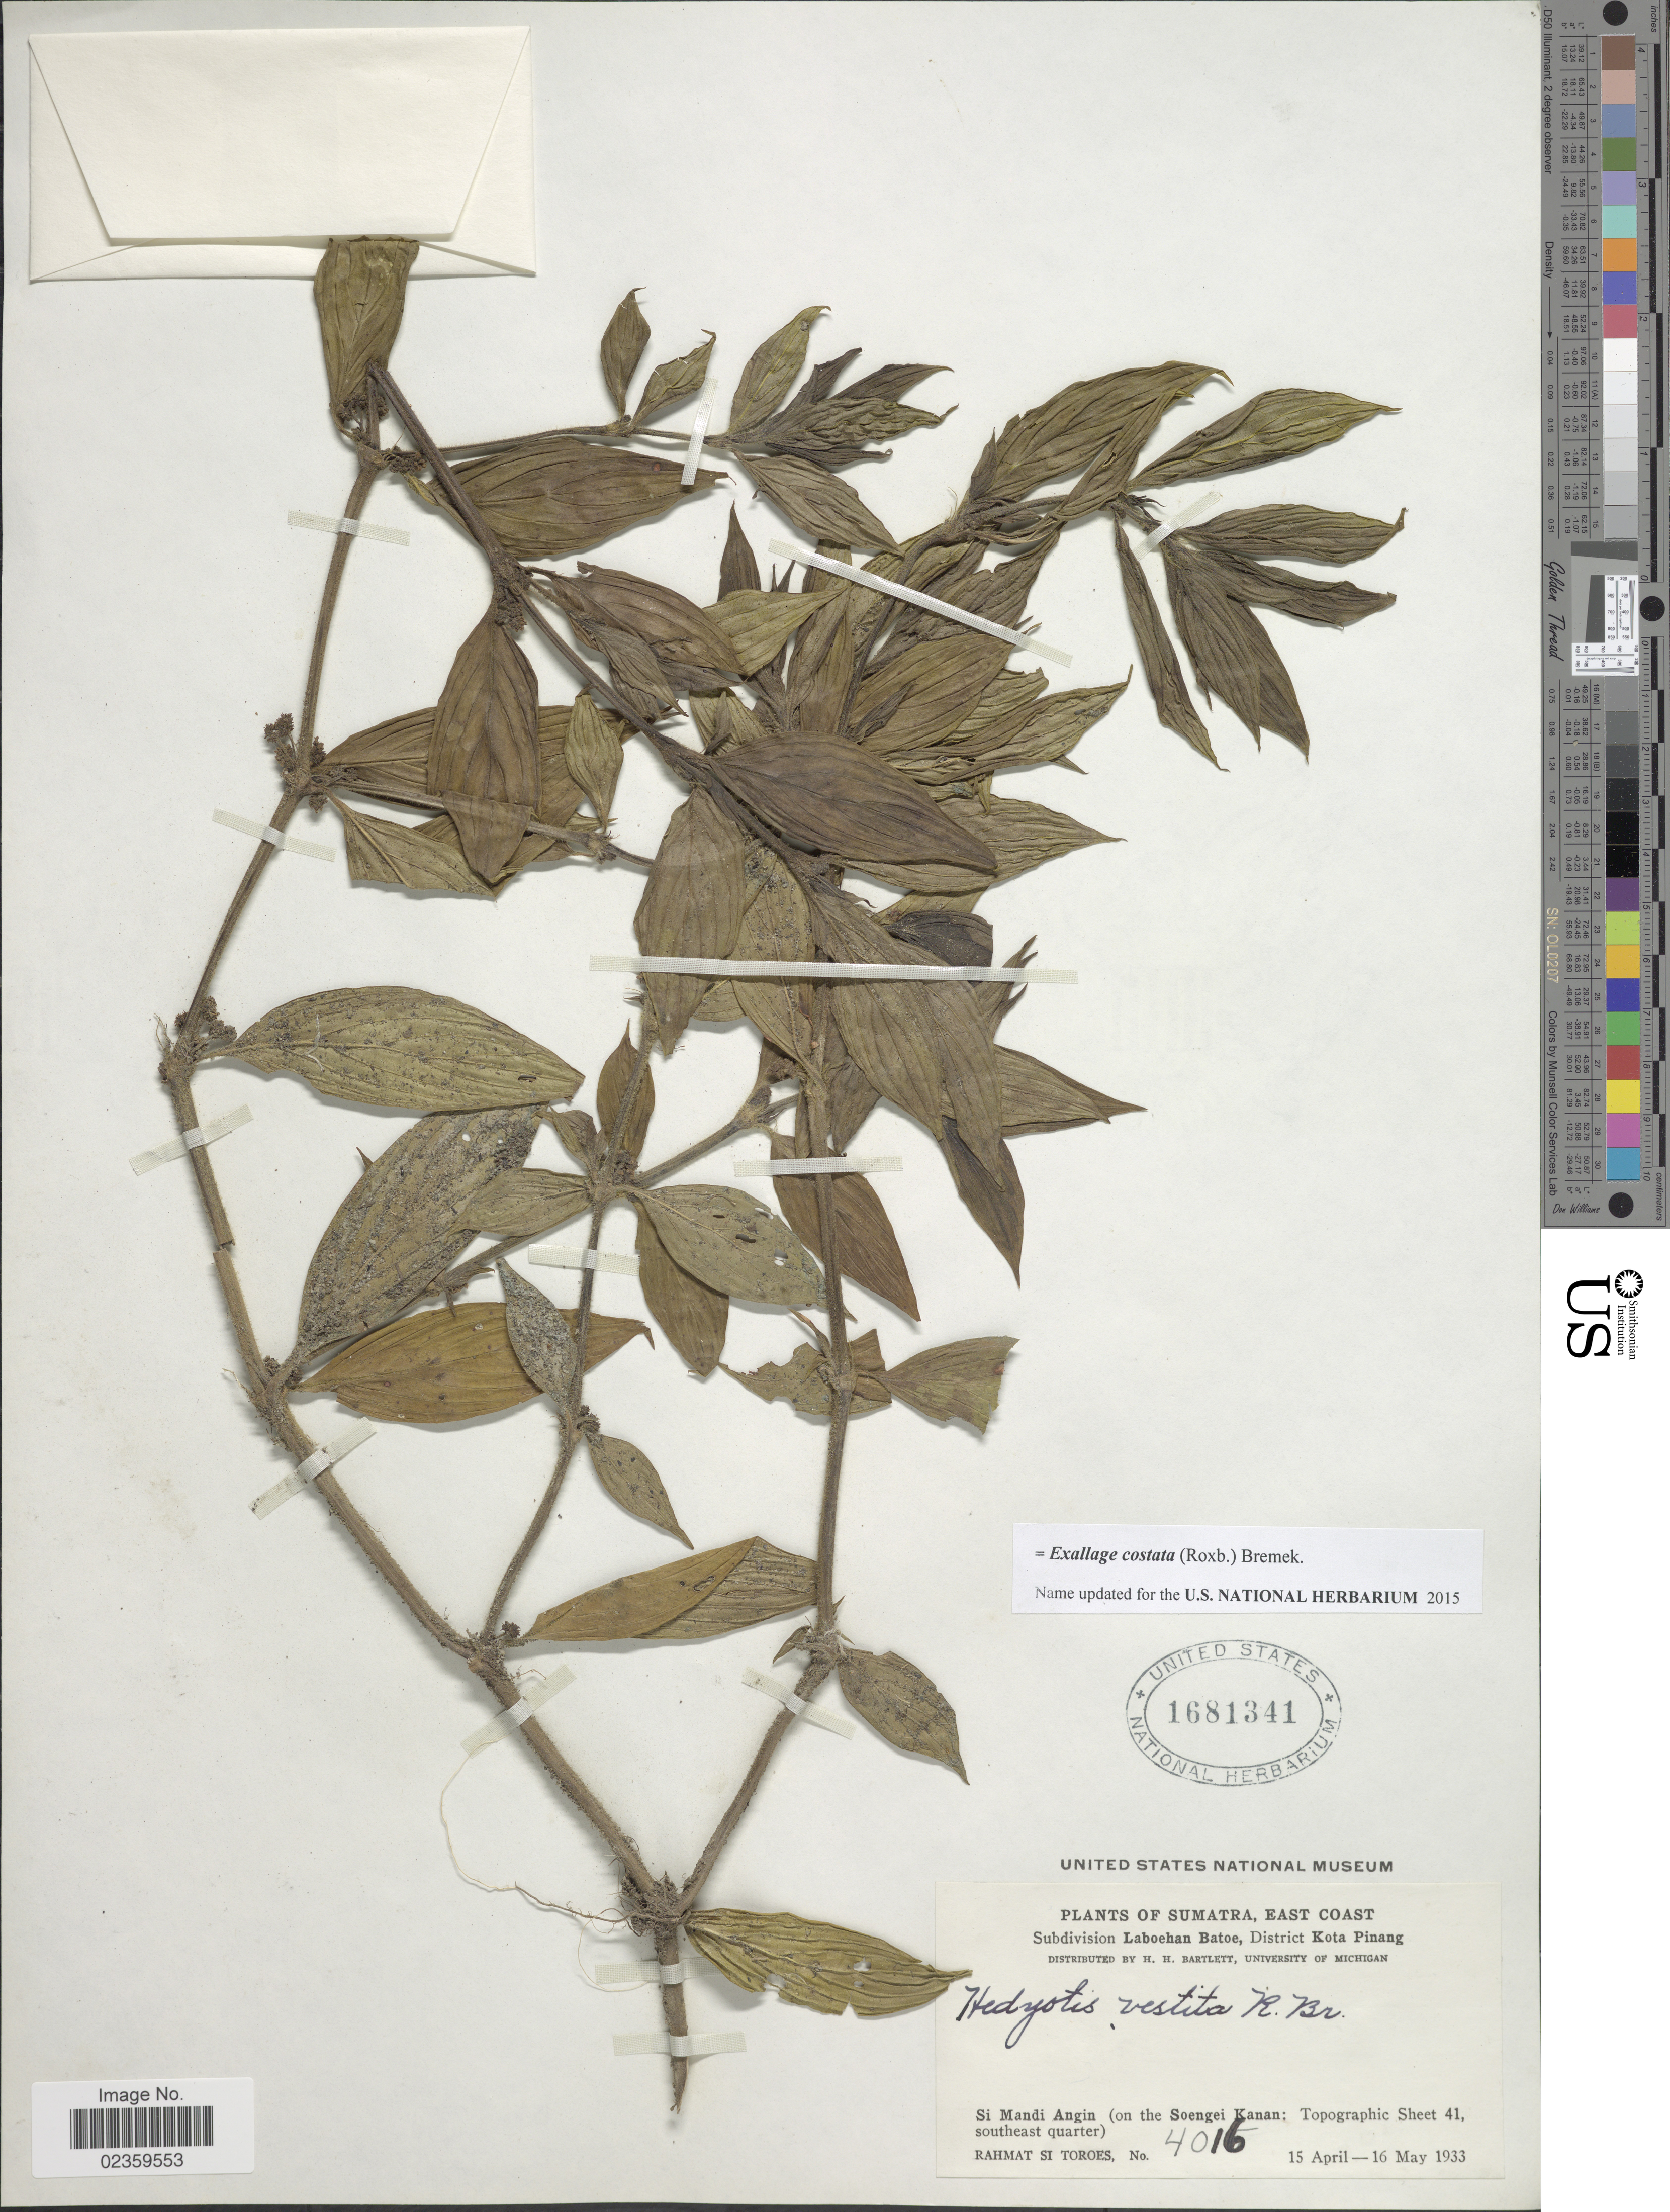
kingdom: Plantae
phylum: Tracheophyta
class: Magnoliopsida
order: Gentianales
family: Rubiaceae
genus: Exallage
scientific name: Exallage costata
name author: (Roxb.) Bremek.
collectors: Rahmat Si Boeea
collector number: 4016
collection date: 1933-04-15/1933-05-16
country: Indonesia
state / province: Sumatra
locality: Sumatra, East Coast. Subdivision Laboehan Batoe, District Kota Pinang. Si Mandi Angin (on the Soengei Kanan: Topographic Sheet 41, southeast quarter)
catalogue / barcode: US 1681341